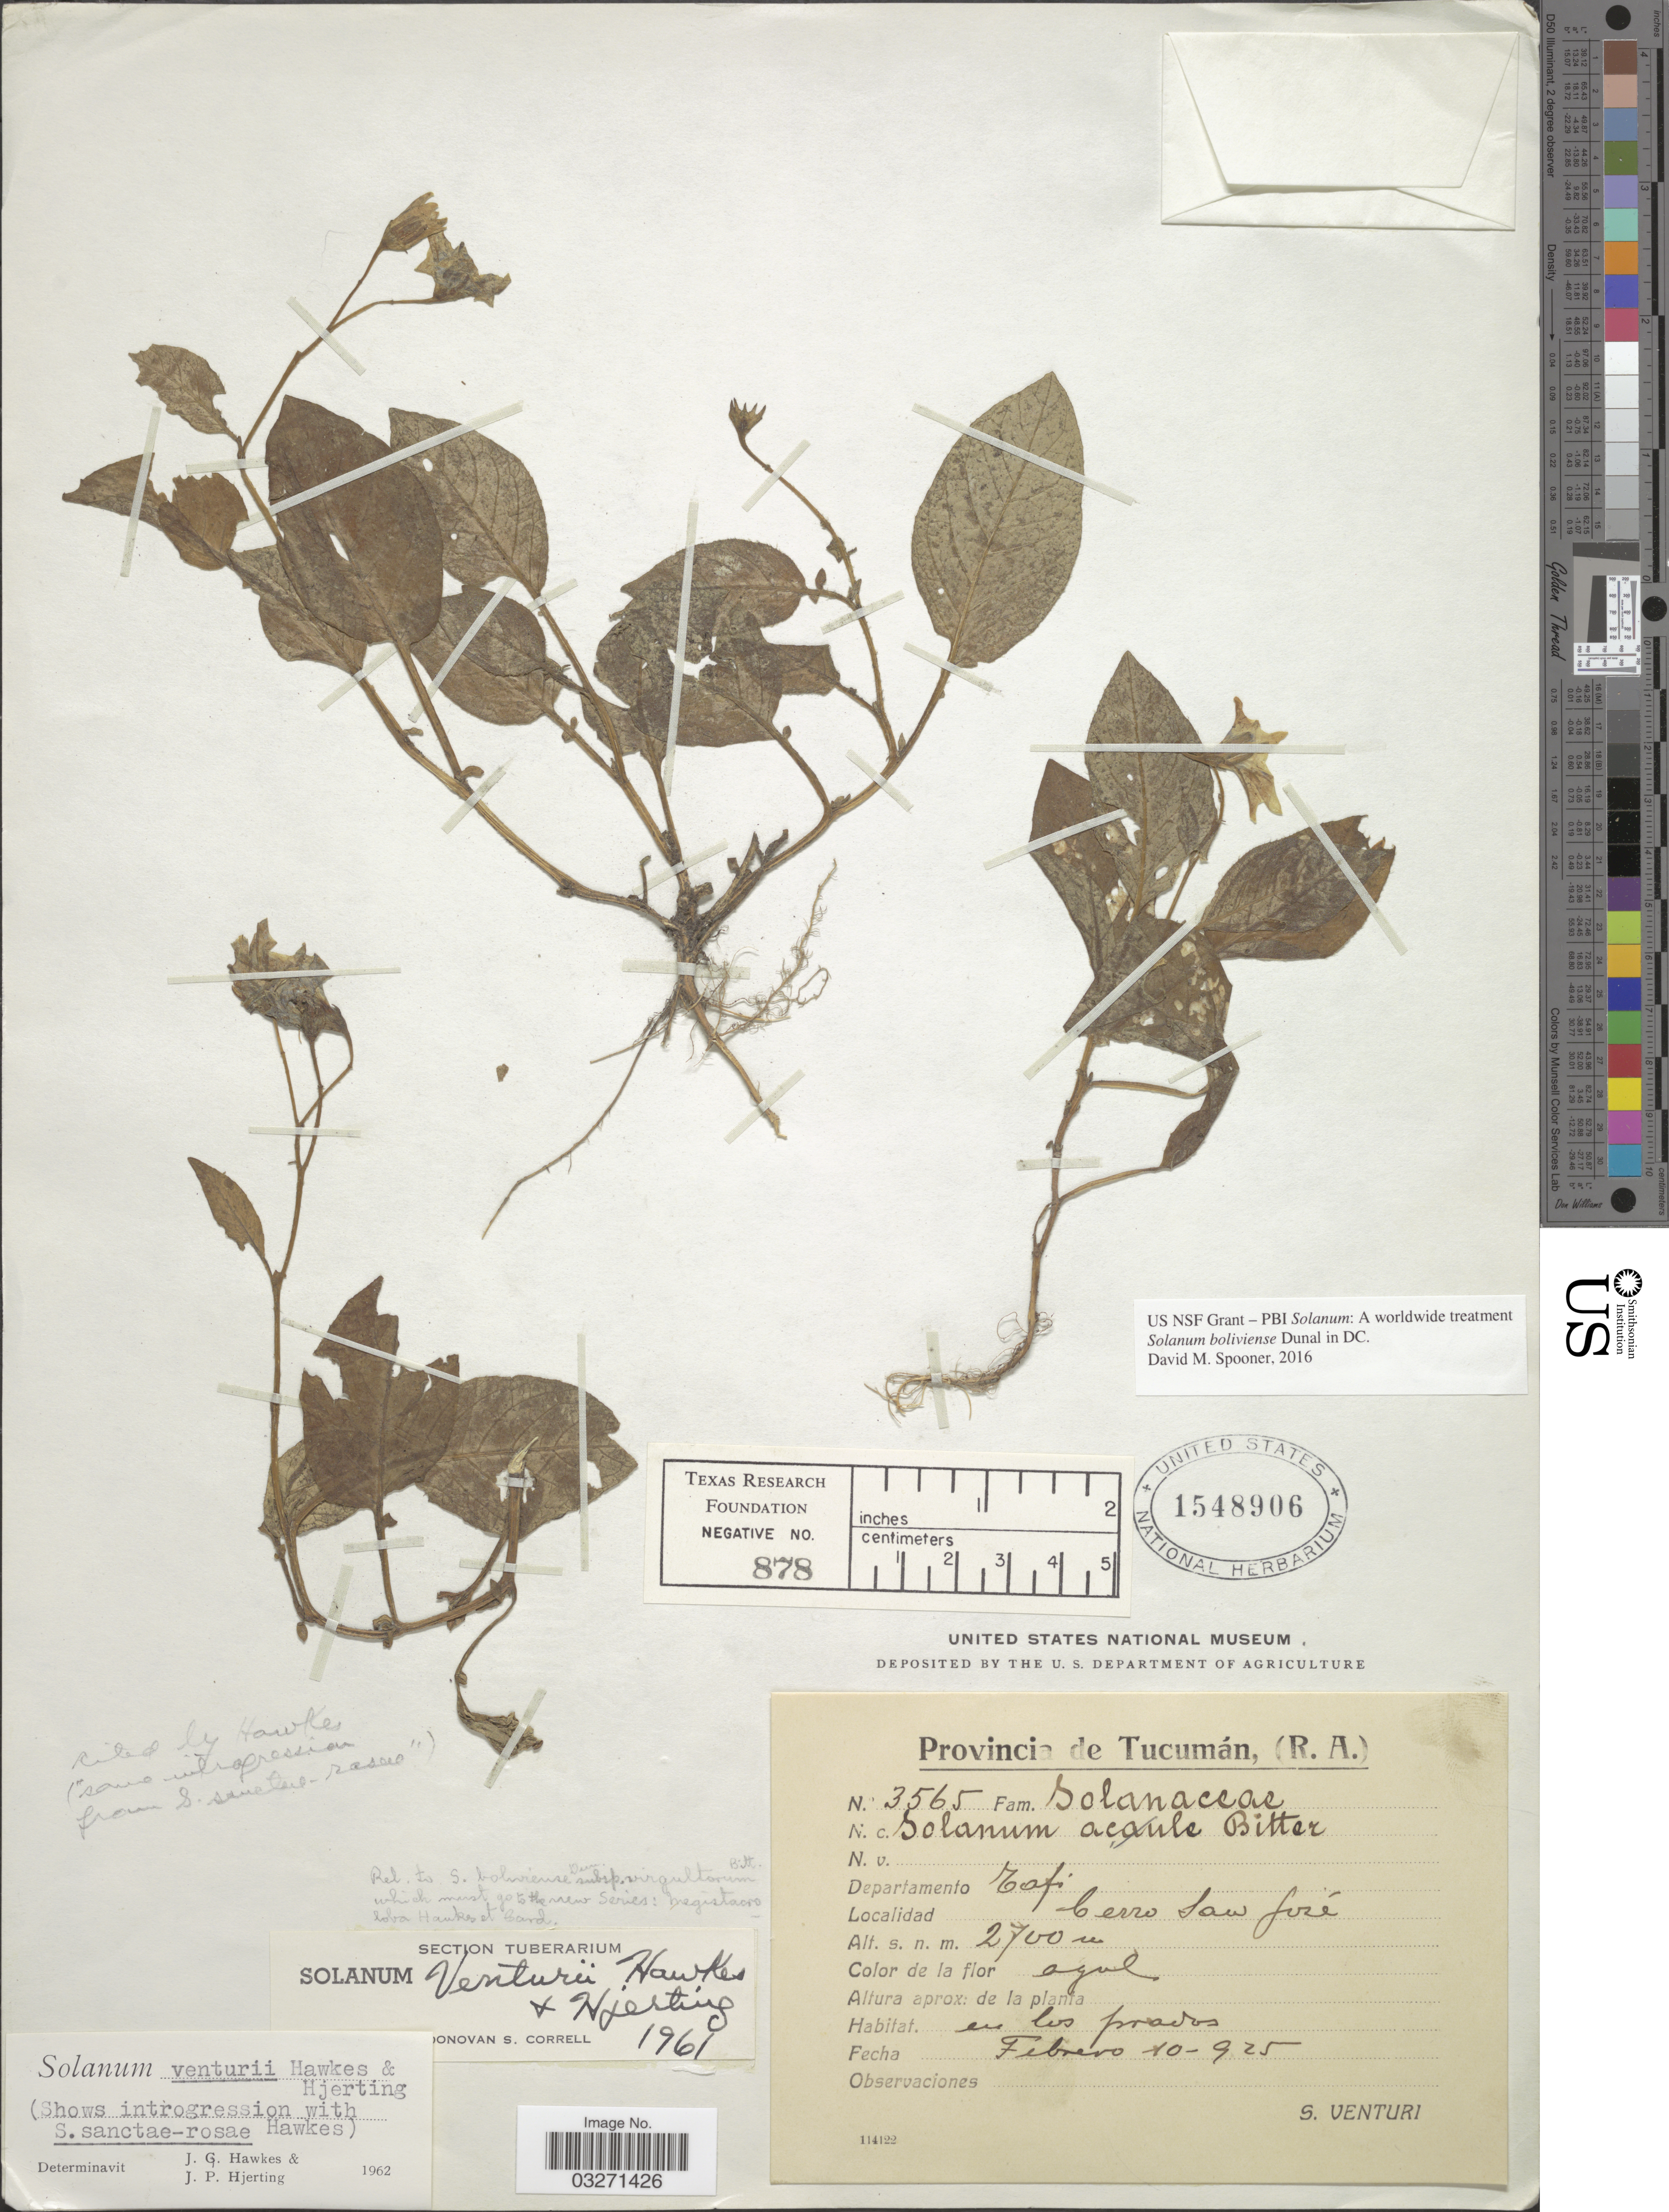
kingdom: Plantae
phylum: Tracheophyta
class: Magnoliopsida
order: Solanales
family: Solanaceae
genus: Solanum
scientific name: Solanum boliviense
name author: Dunal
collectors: S. Venturi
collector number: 3565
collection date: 1925-02-10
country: Argentina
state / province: Tucuman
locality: Departamento Tafi. Cerro San José.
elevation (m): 2700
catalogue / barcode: US 1548906